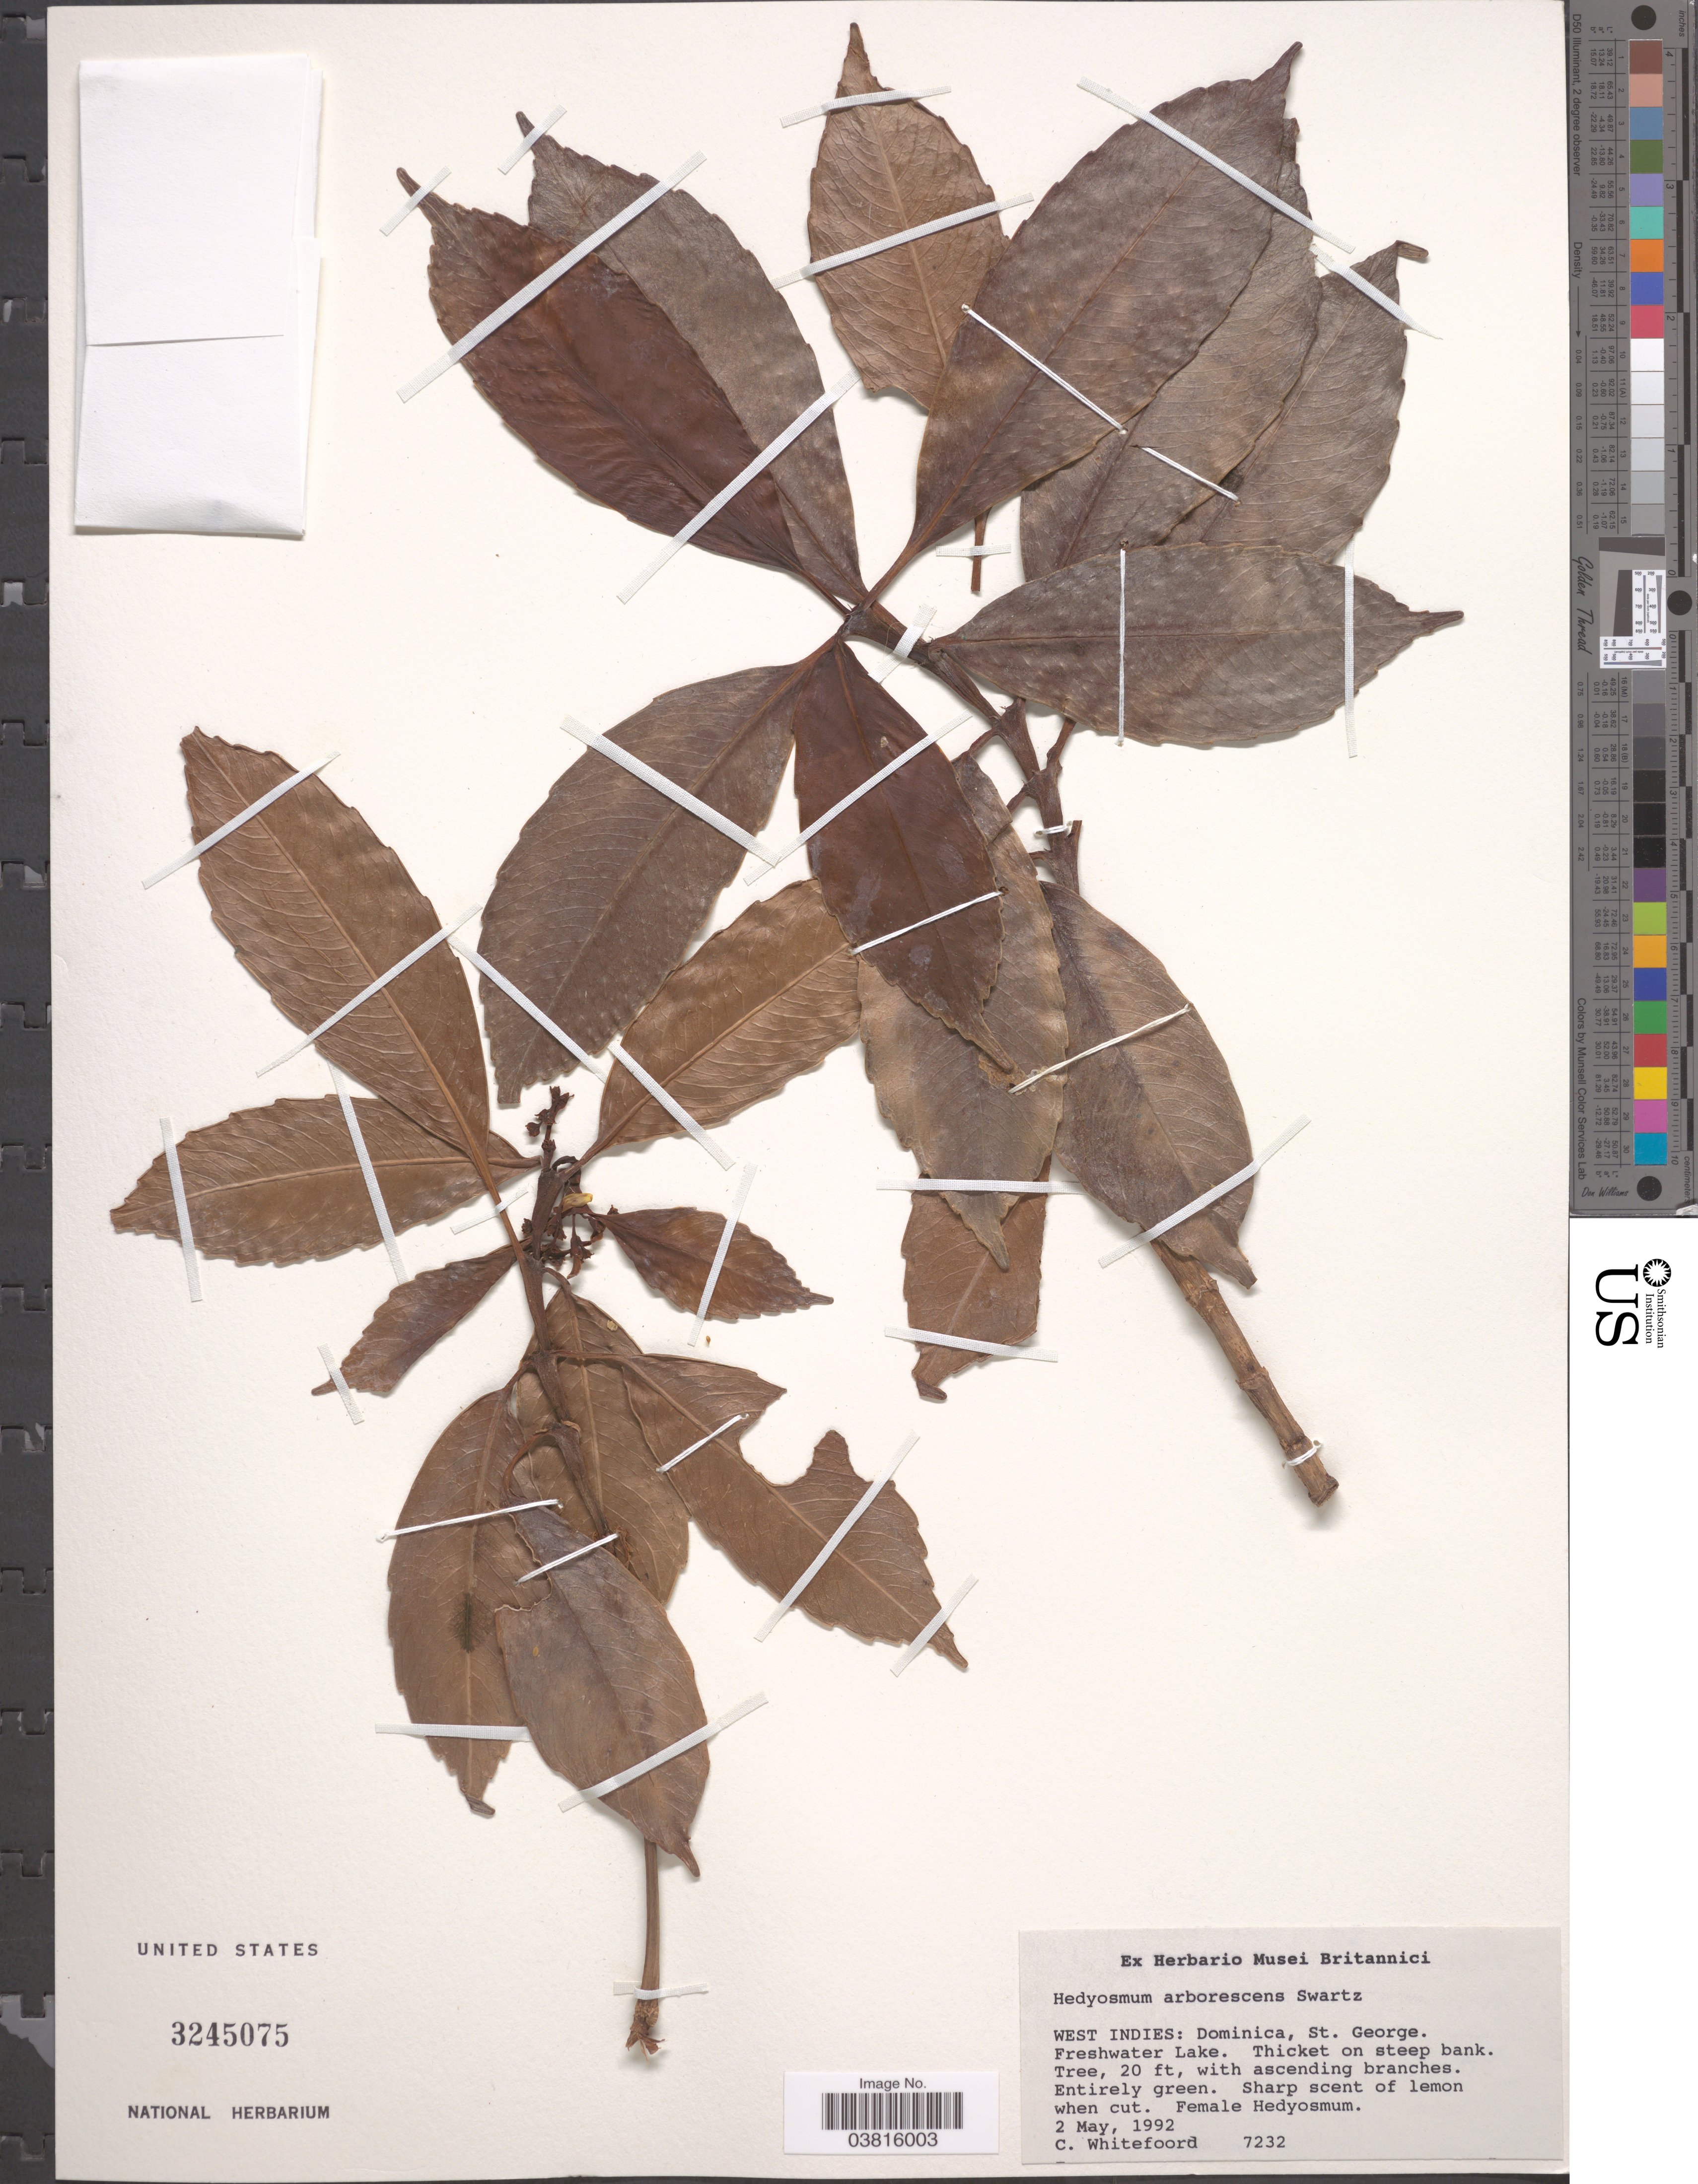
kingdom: Plantae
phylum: Tracheophyta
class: Magnoliopsida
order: Chloranthales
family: Chloranthaceae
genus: Hedyosmum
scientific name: Hedyosmum arborescens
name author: Sw.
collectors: C. Whitefoord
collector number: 7232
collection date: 1992-05-02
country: Dominica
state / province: St. George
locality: Freshwater Lake.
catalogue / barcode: US 3245075